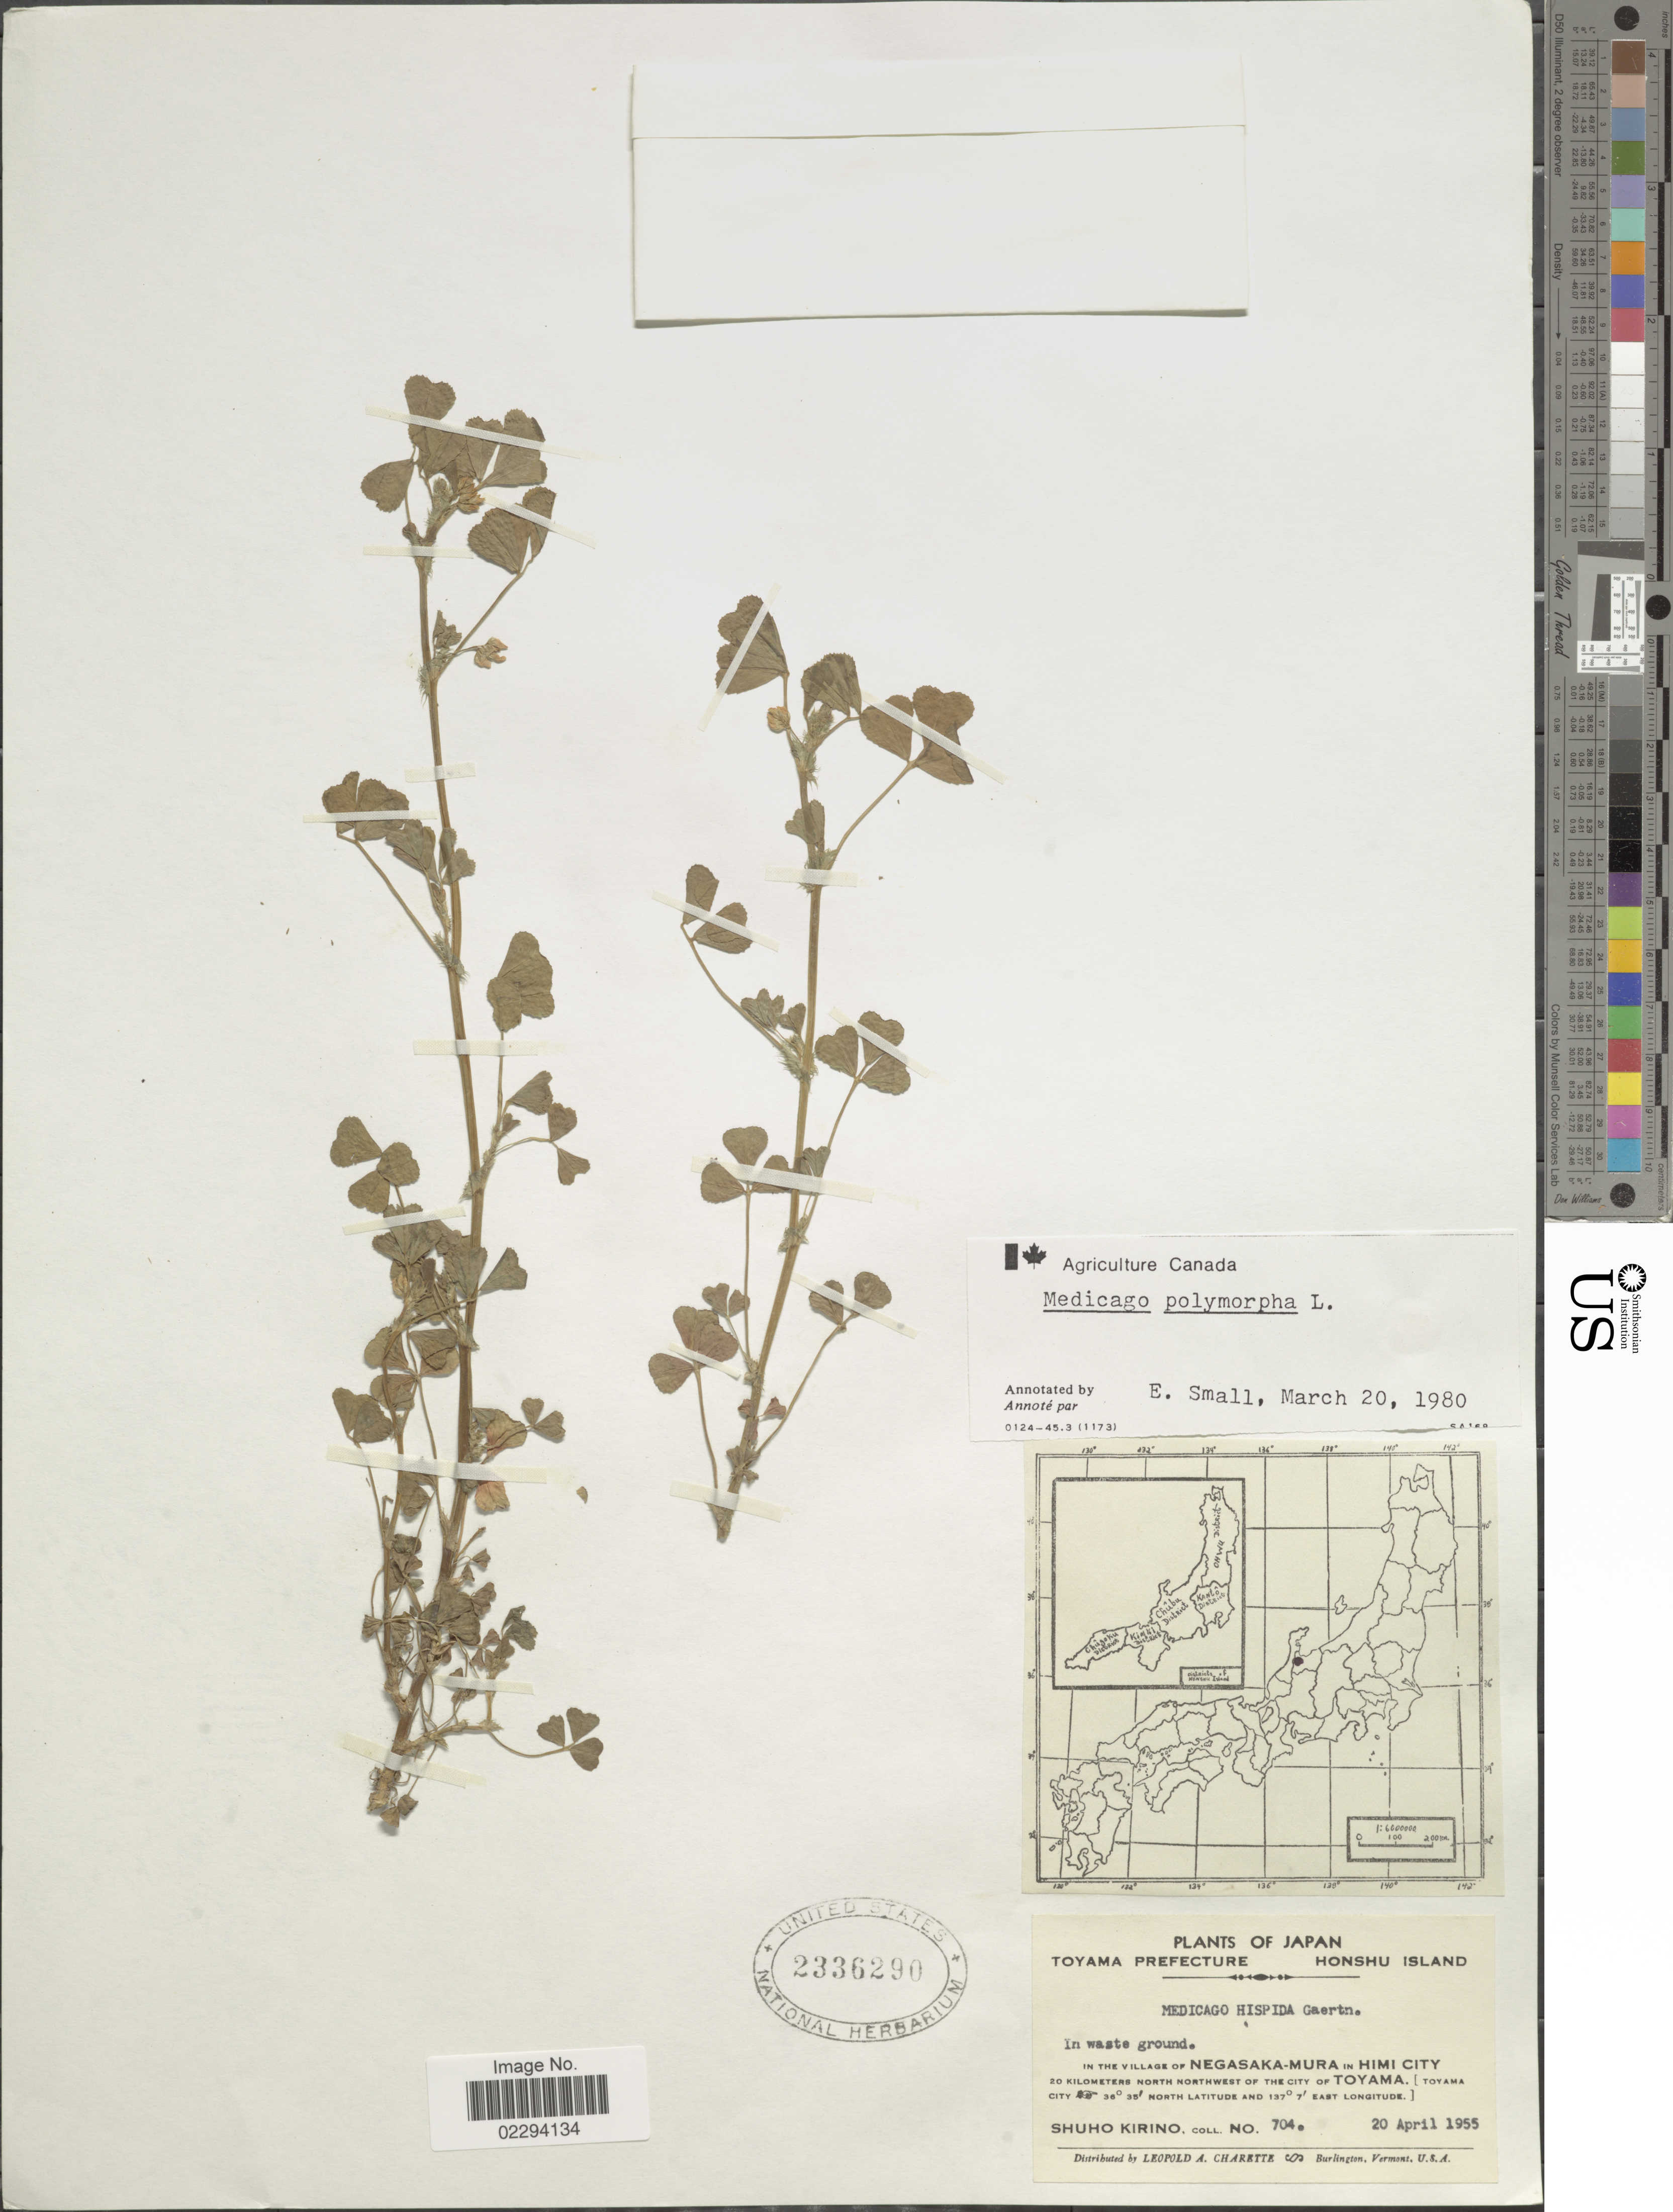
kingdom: Plantae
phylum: Tracheophyta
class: Magnoliopsida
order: Fabales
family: Fabaceae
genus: Medicago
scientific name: Medicago polymorpha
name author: L.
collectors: S. Kirino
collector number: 704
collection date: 1955-04-20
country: Japan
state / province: Toyama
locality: Toyama Prefecture. Honshu Island. In the village of Negasaka-Mura in Himi City 20 kilometers north northwest of the city of Toyama [Toyama city]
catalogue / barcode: US 2336290